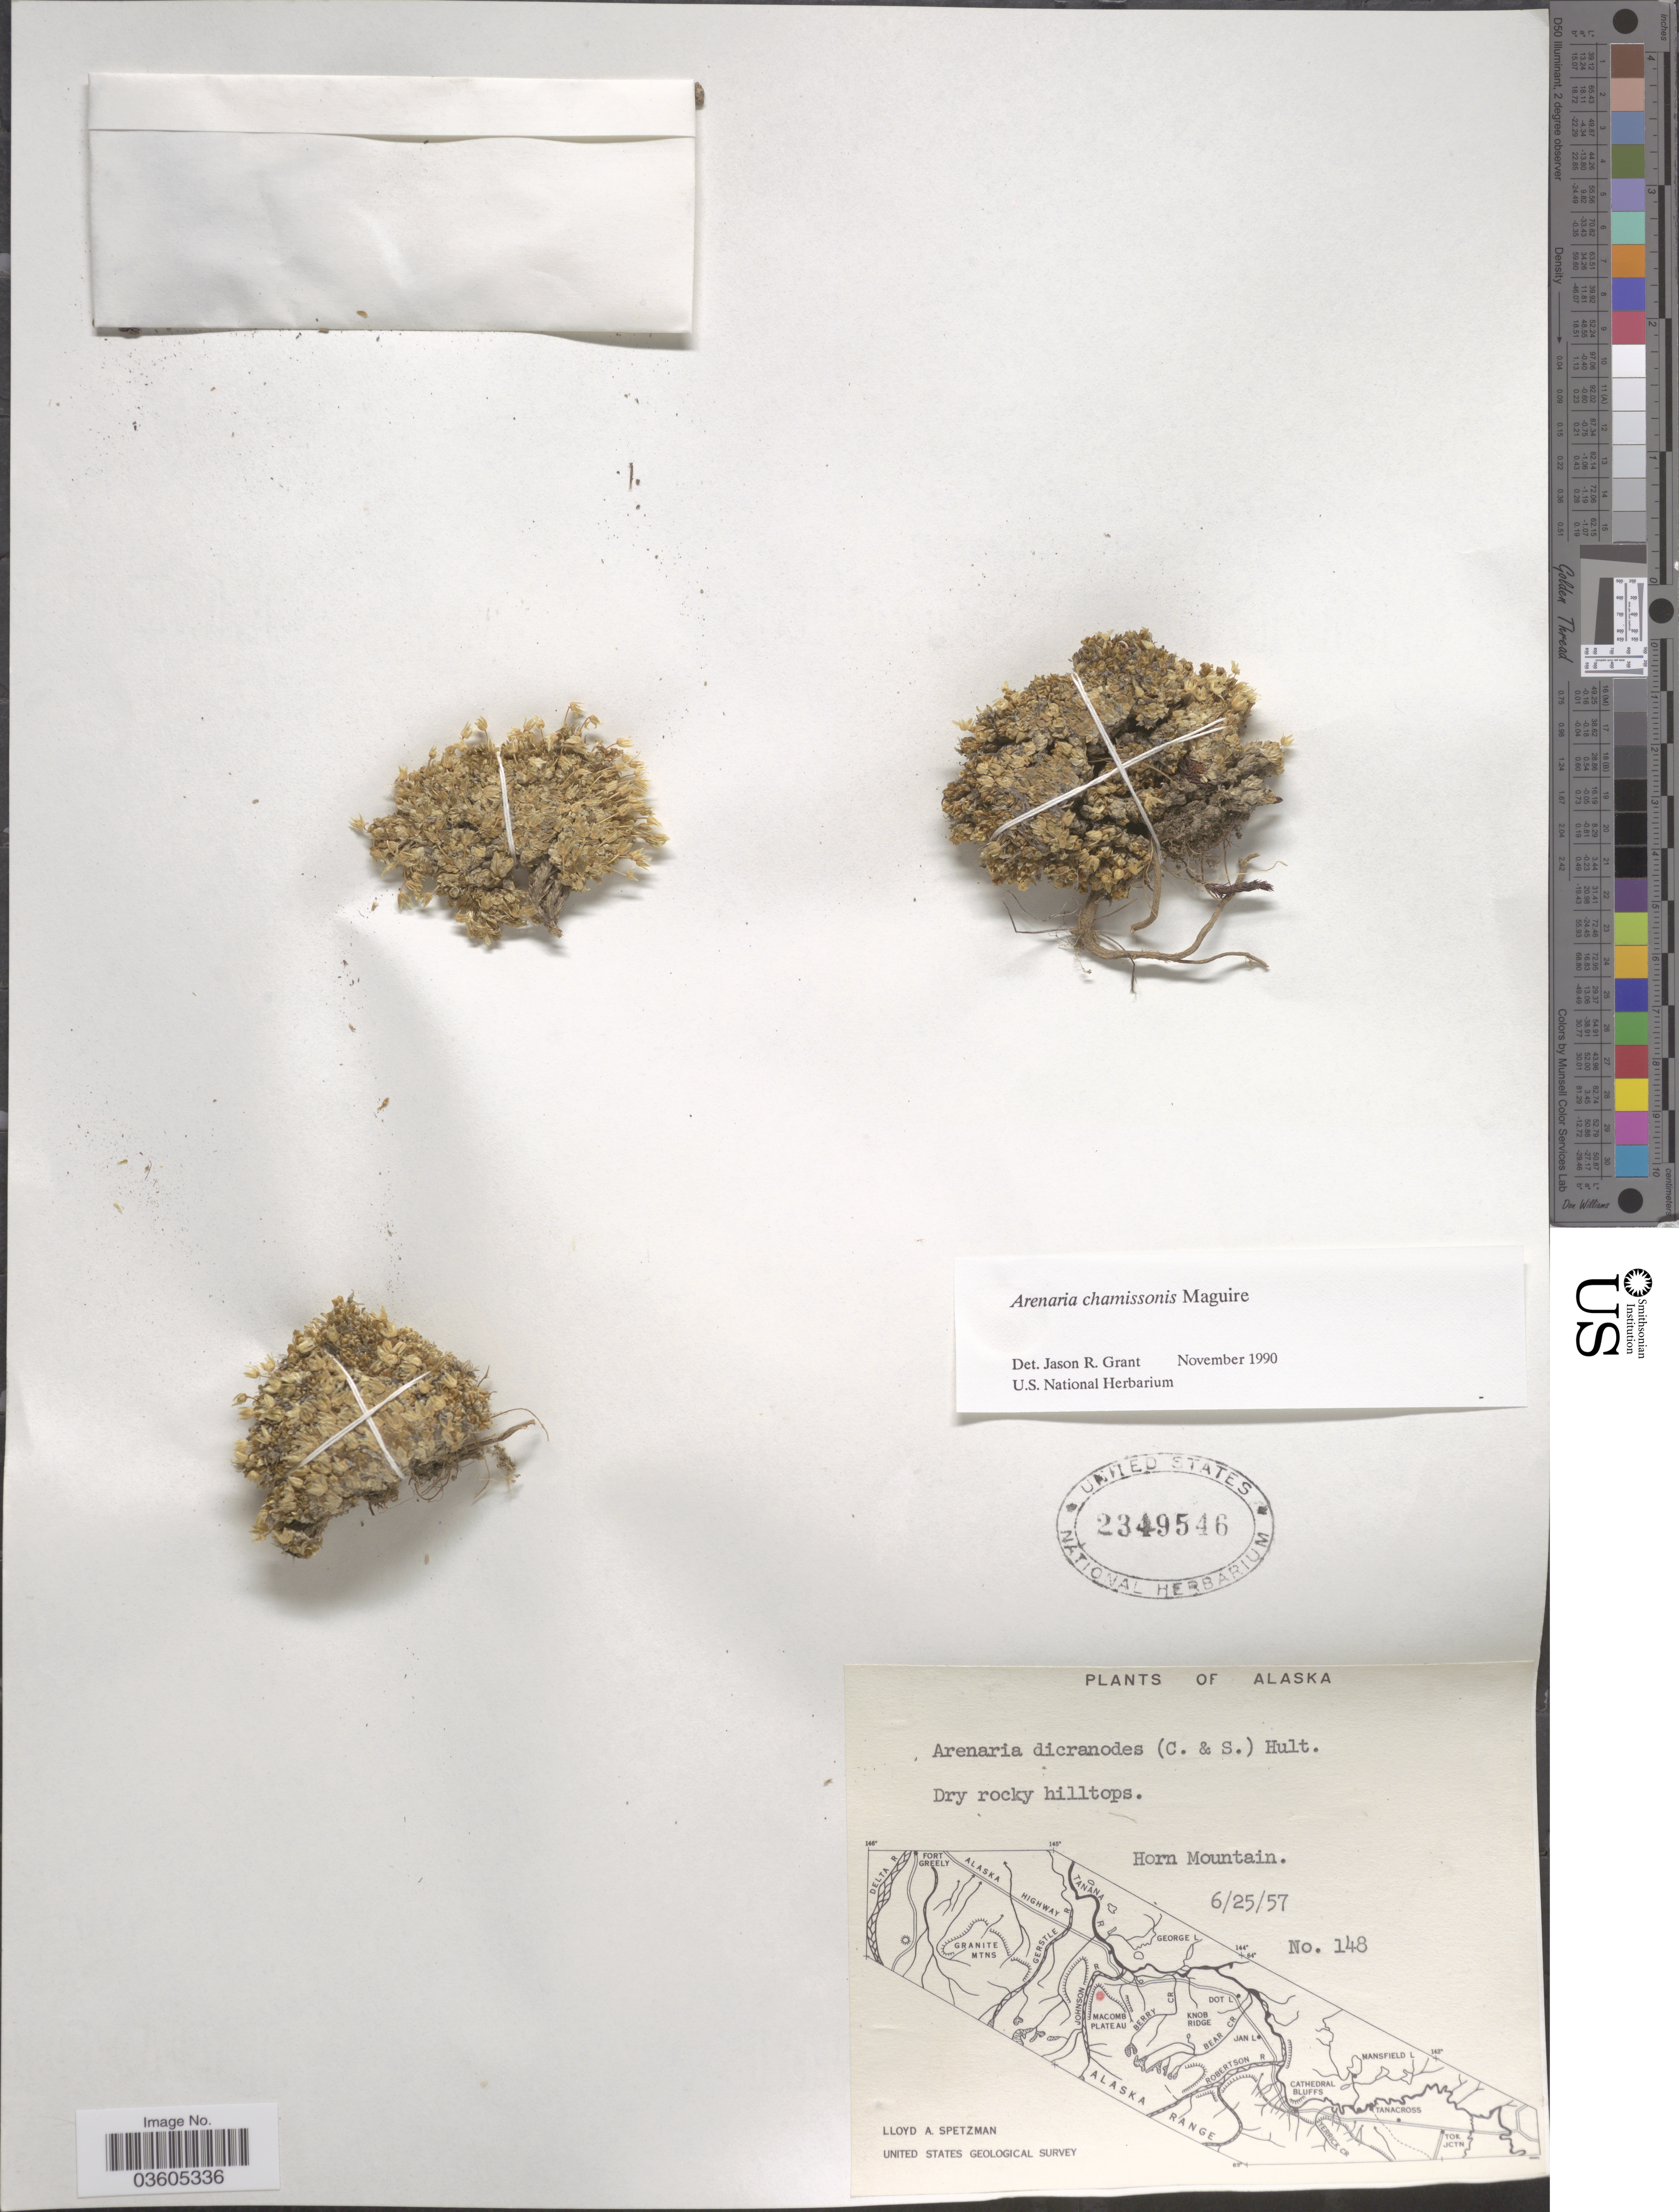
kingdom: Plantae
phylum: Tracheophyta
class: Magnoliopsida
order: Caryophyllales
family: Caryophyllaceae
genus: Arenaria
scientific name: Arenaria chamissonis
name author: Maguire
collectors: L. Spetzman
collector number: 148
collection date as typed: Transcribed d/m/y: 25/6/57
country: United States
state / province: Alaska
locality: Horn Mountain.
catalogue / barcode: US 2349546